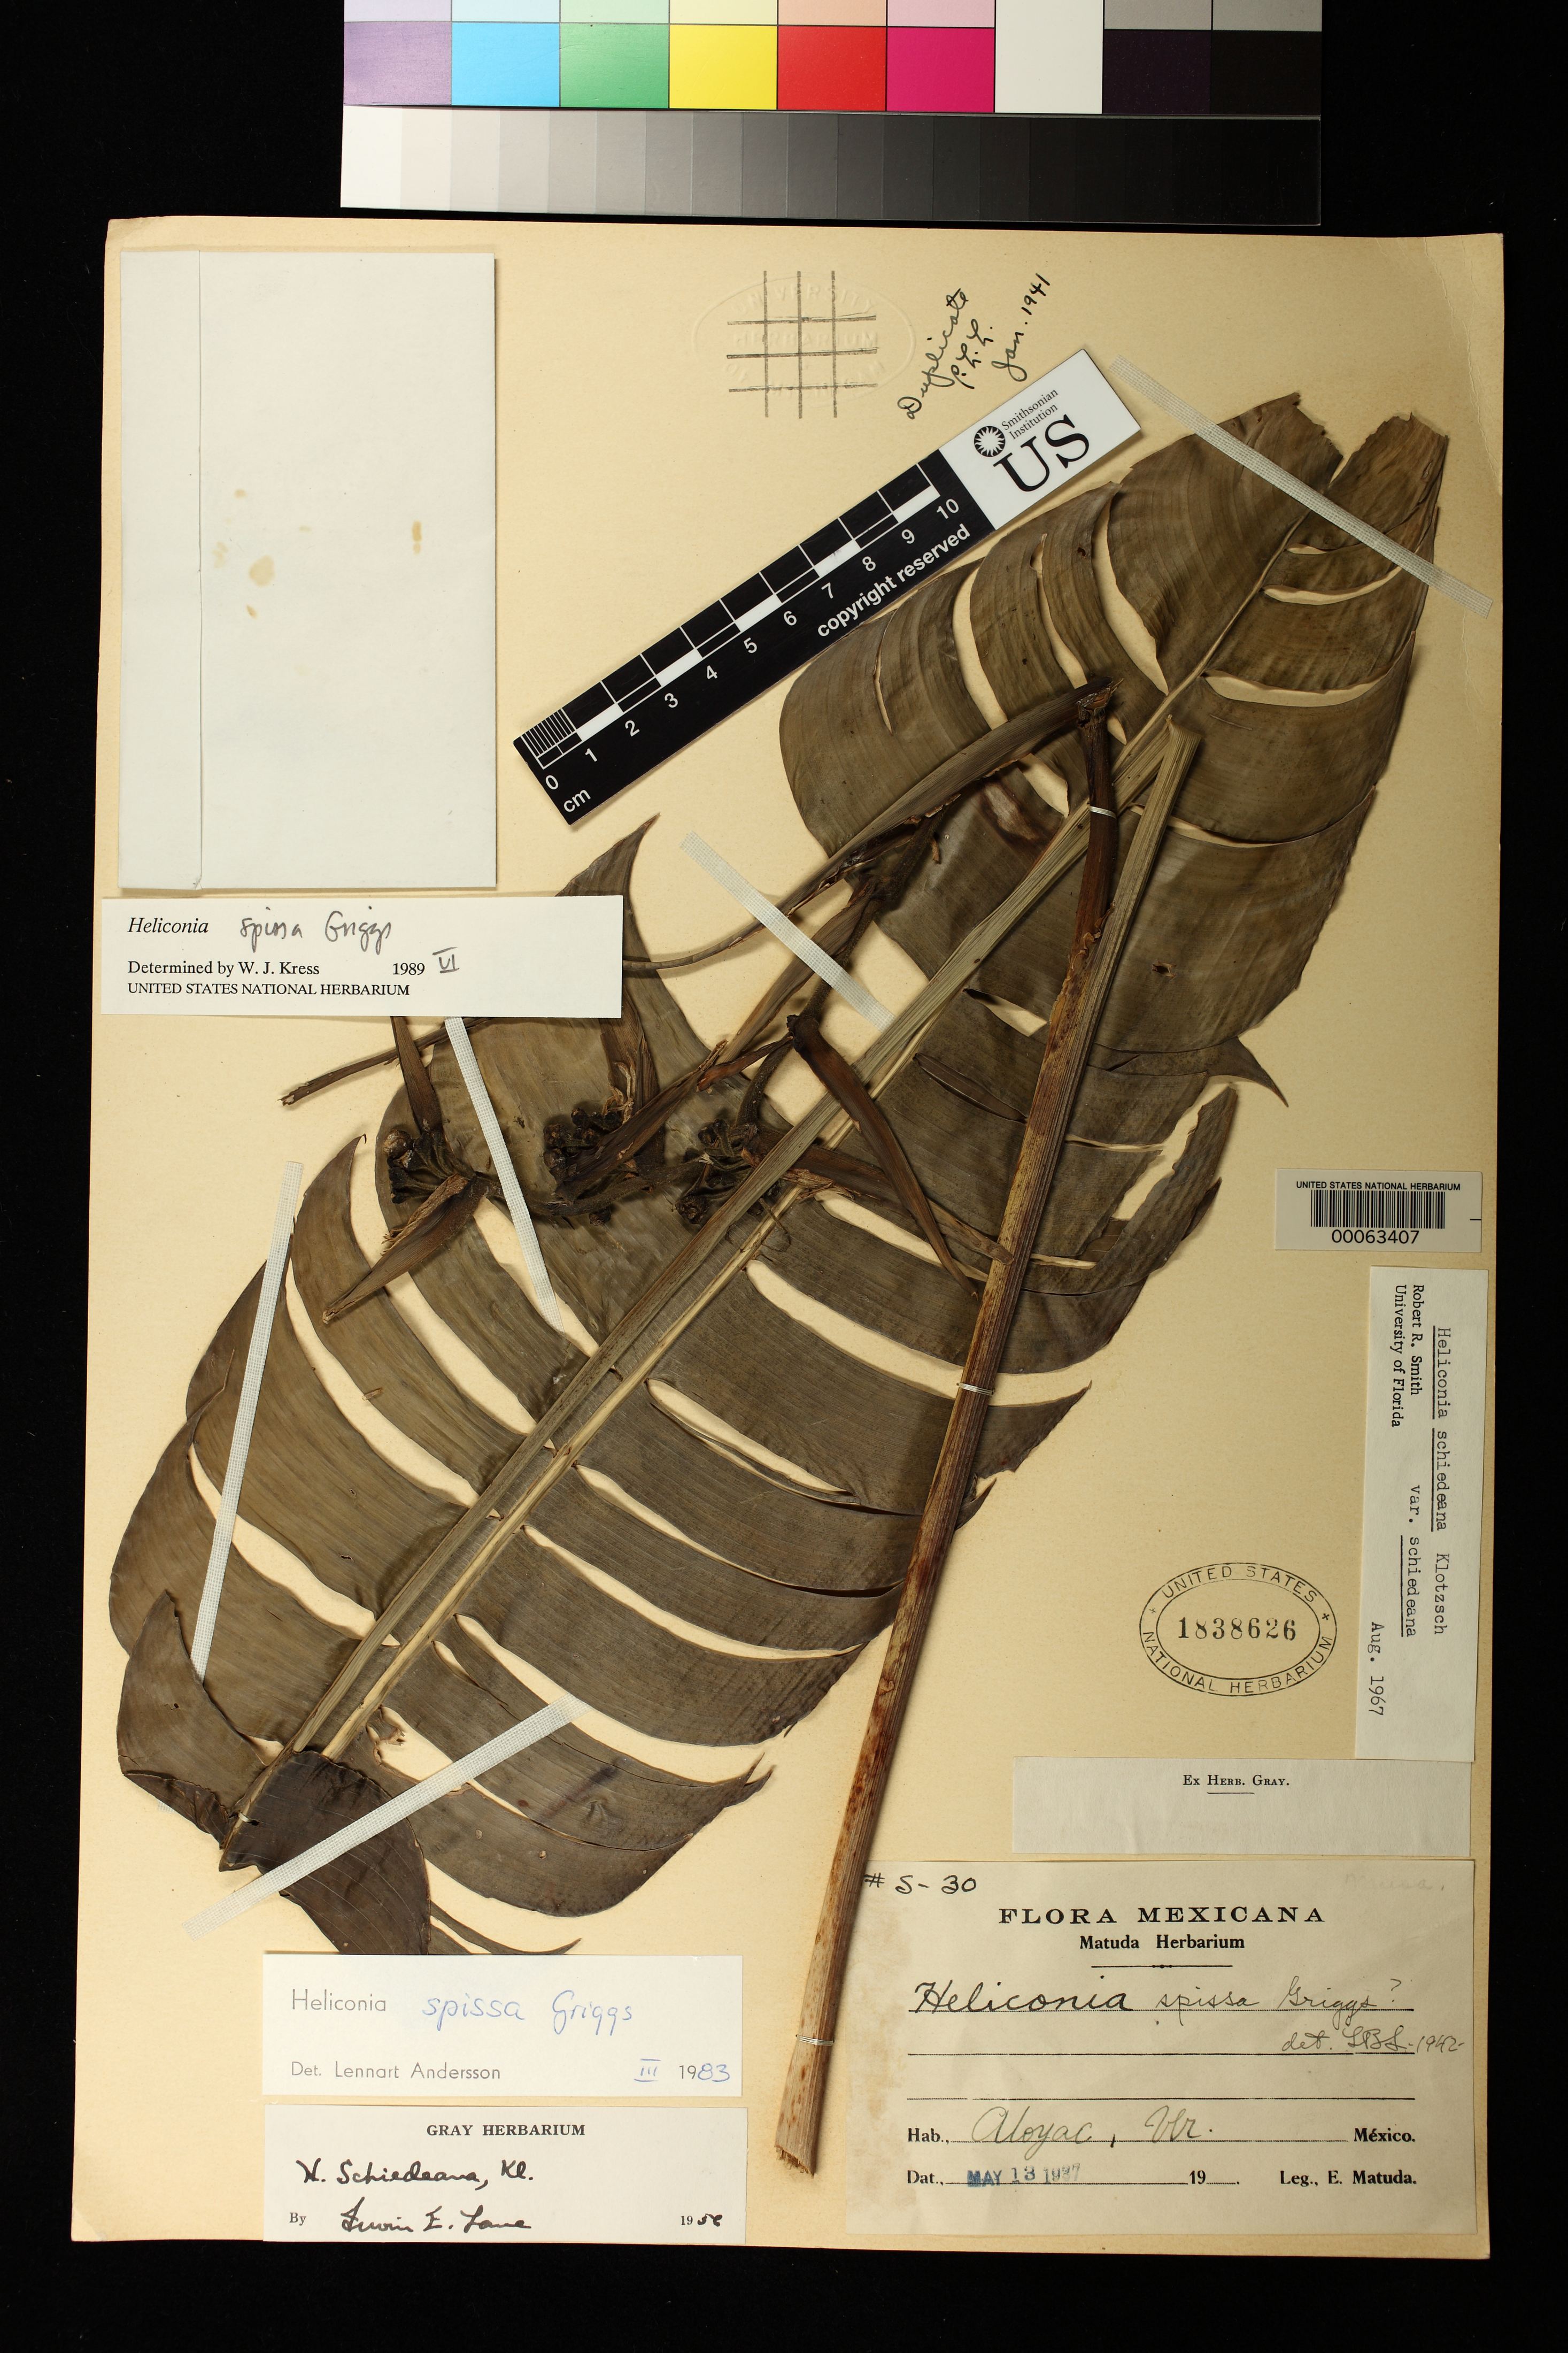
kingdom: Plantae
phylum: Tracheophyta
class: Liliopsida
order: Zingiberales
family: Heliconiaceae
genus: Heliconia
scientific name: Heliconia spissa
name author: R.F. Griggs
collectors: E. Matuda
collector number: S-30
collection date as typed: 13 May 1937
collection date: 1937-05-13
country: Mexico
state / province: Veracruz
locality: Aloyac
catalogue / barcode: US 1838626